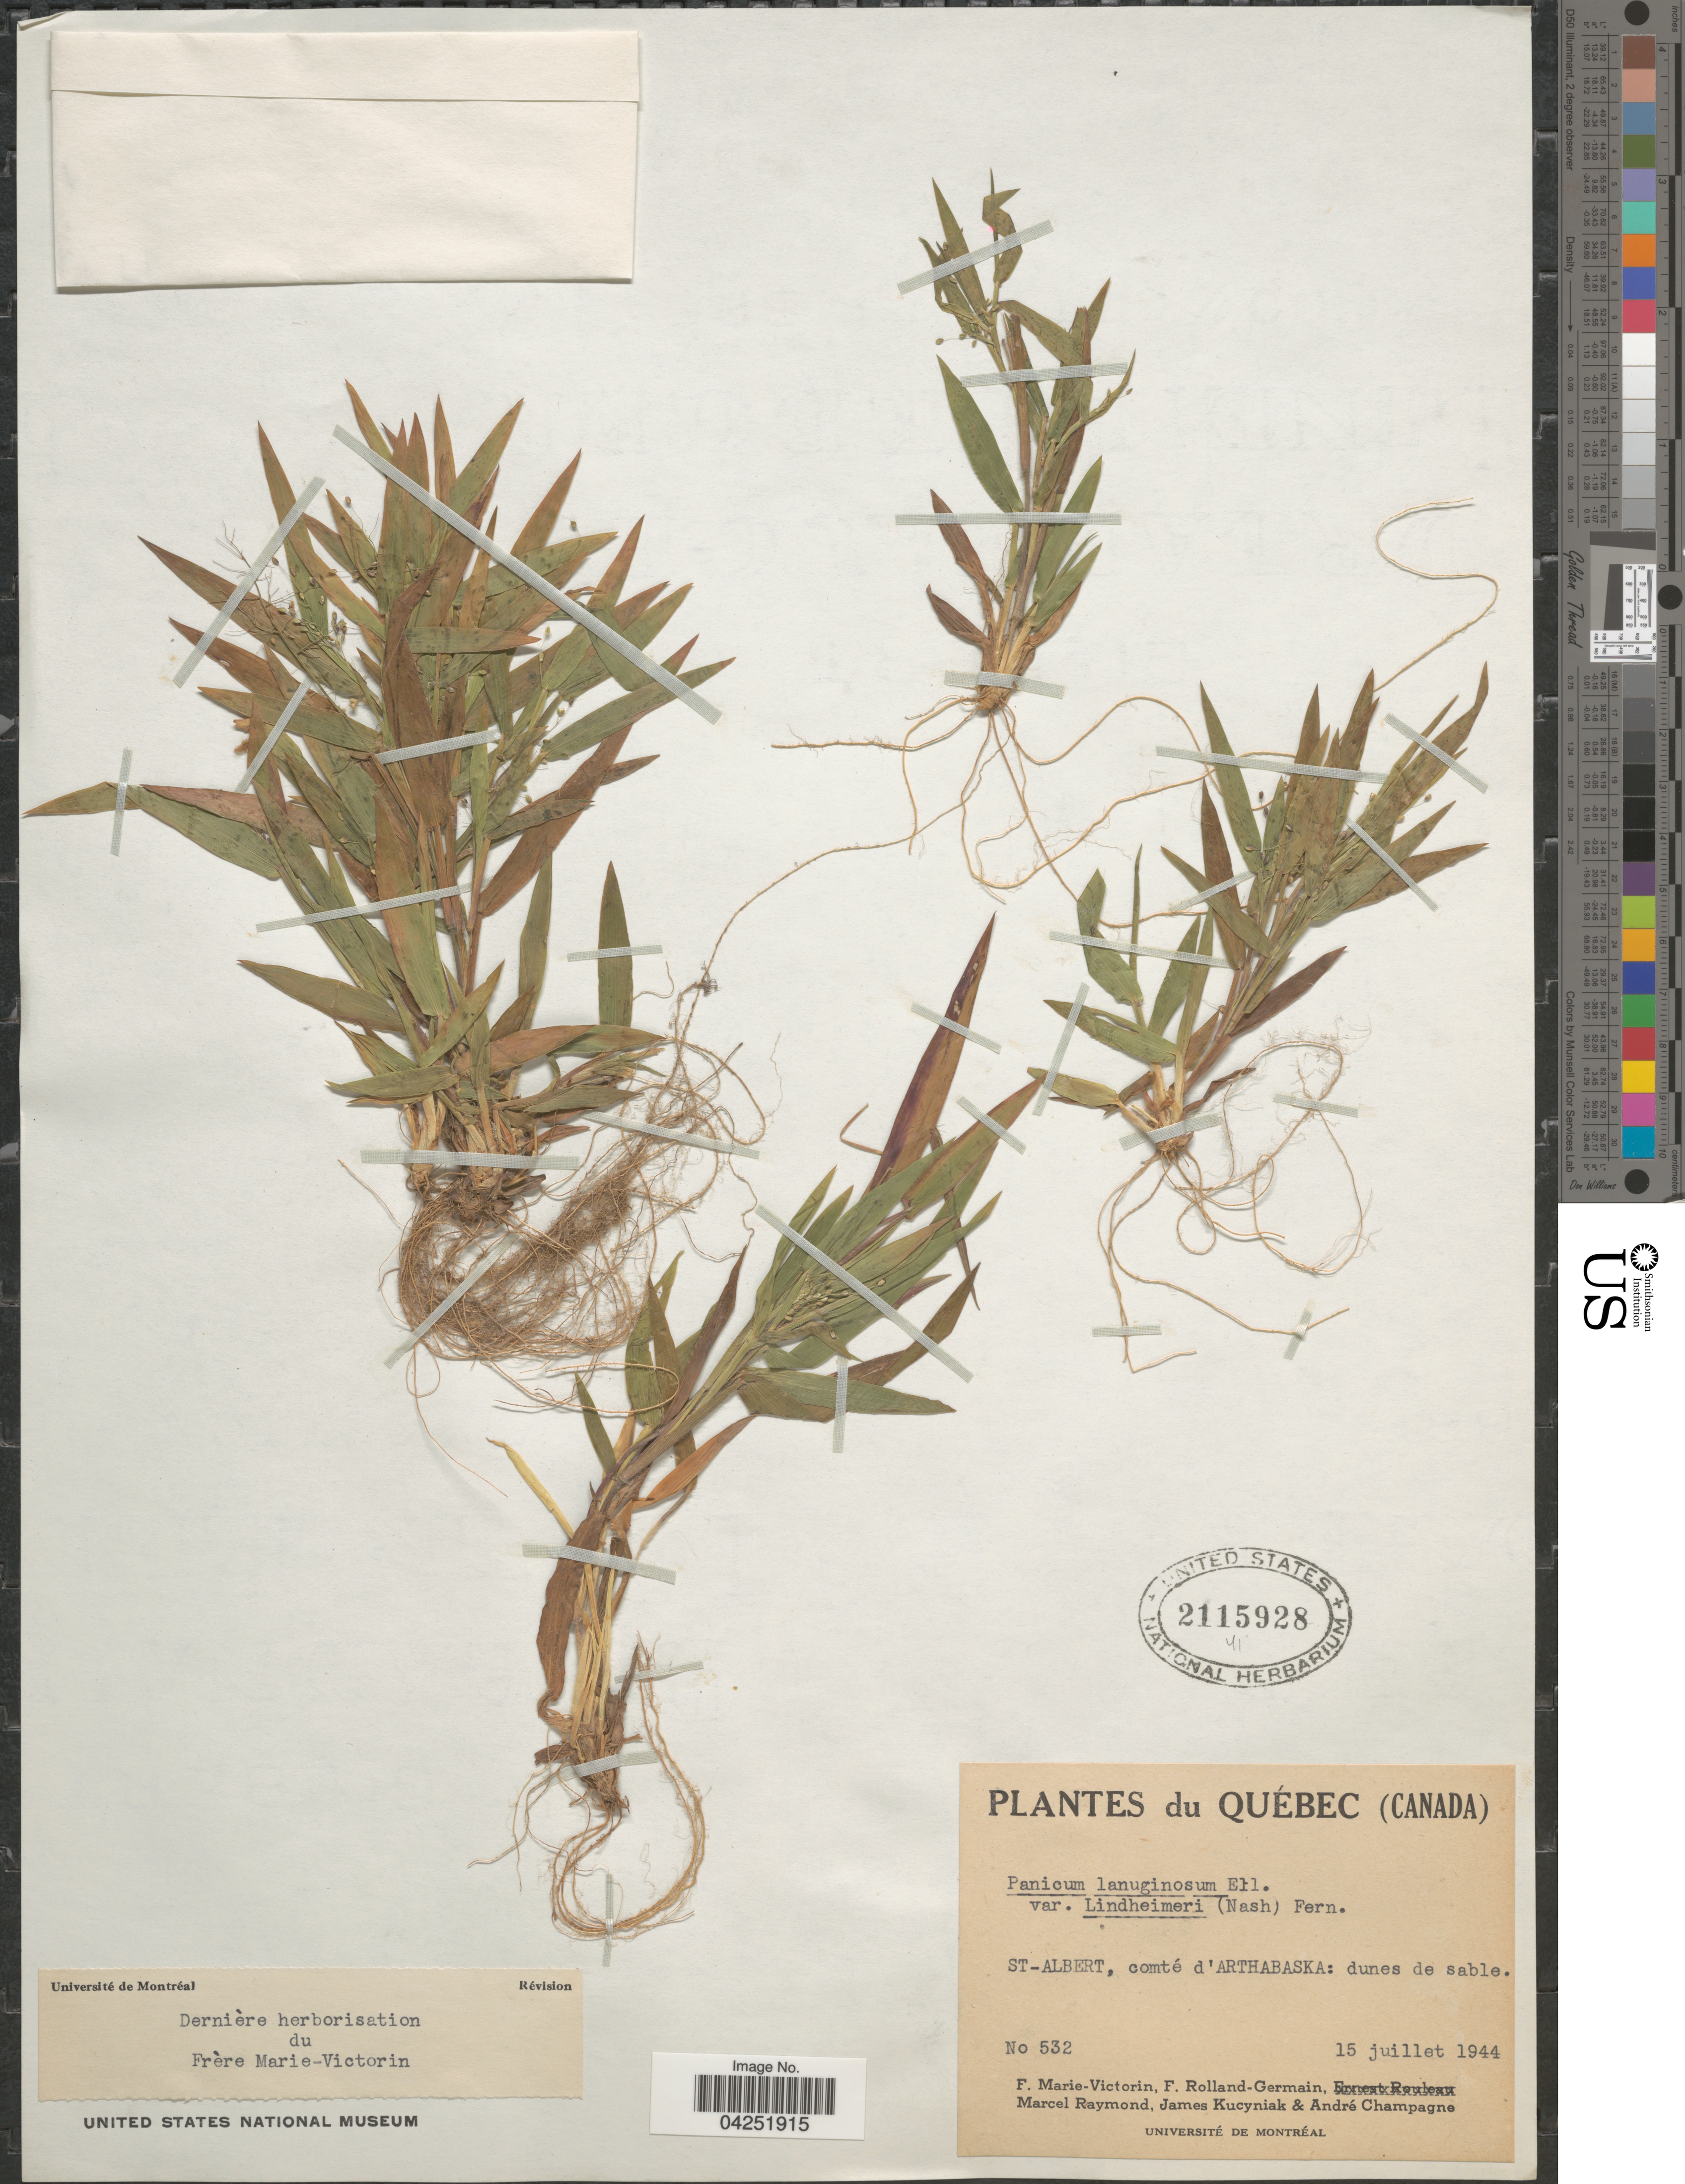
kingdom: Plantae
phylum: Tracheophyta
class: Liliopsida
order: Poales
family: Poaceae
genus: Dichanthelium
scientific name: Dichanthelium acuminatum var. lindheimeri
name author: (Nash) Gould & C.A. Clark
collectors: F. Marie-Victorin, Rolland-Germain, M. Raymond, J. Kucyniak & A. Champagne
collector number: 532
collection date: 1944-07-15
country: Canada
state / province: Quebec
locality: Québec. St-Albert, comté d'Arthabaska: dunes de sable.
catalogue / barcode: US 2115928